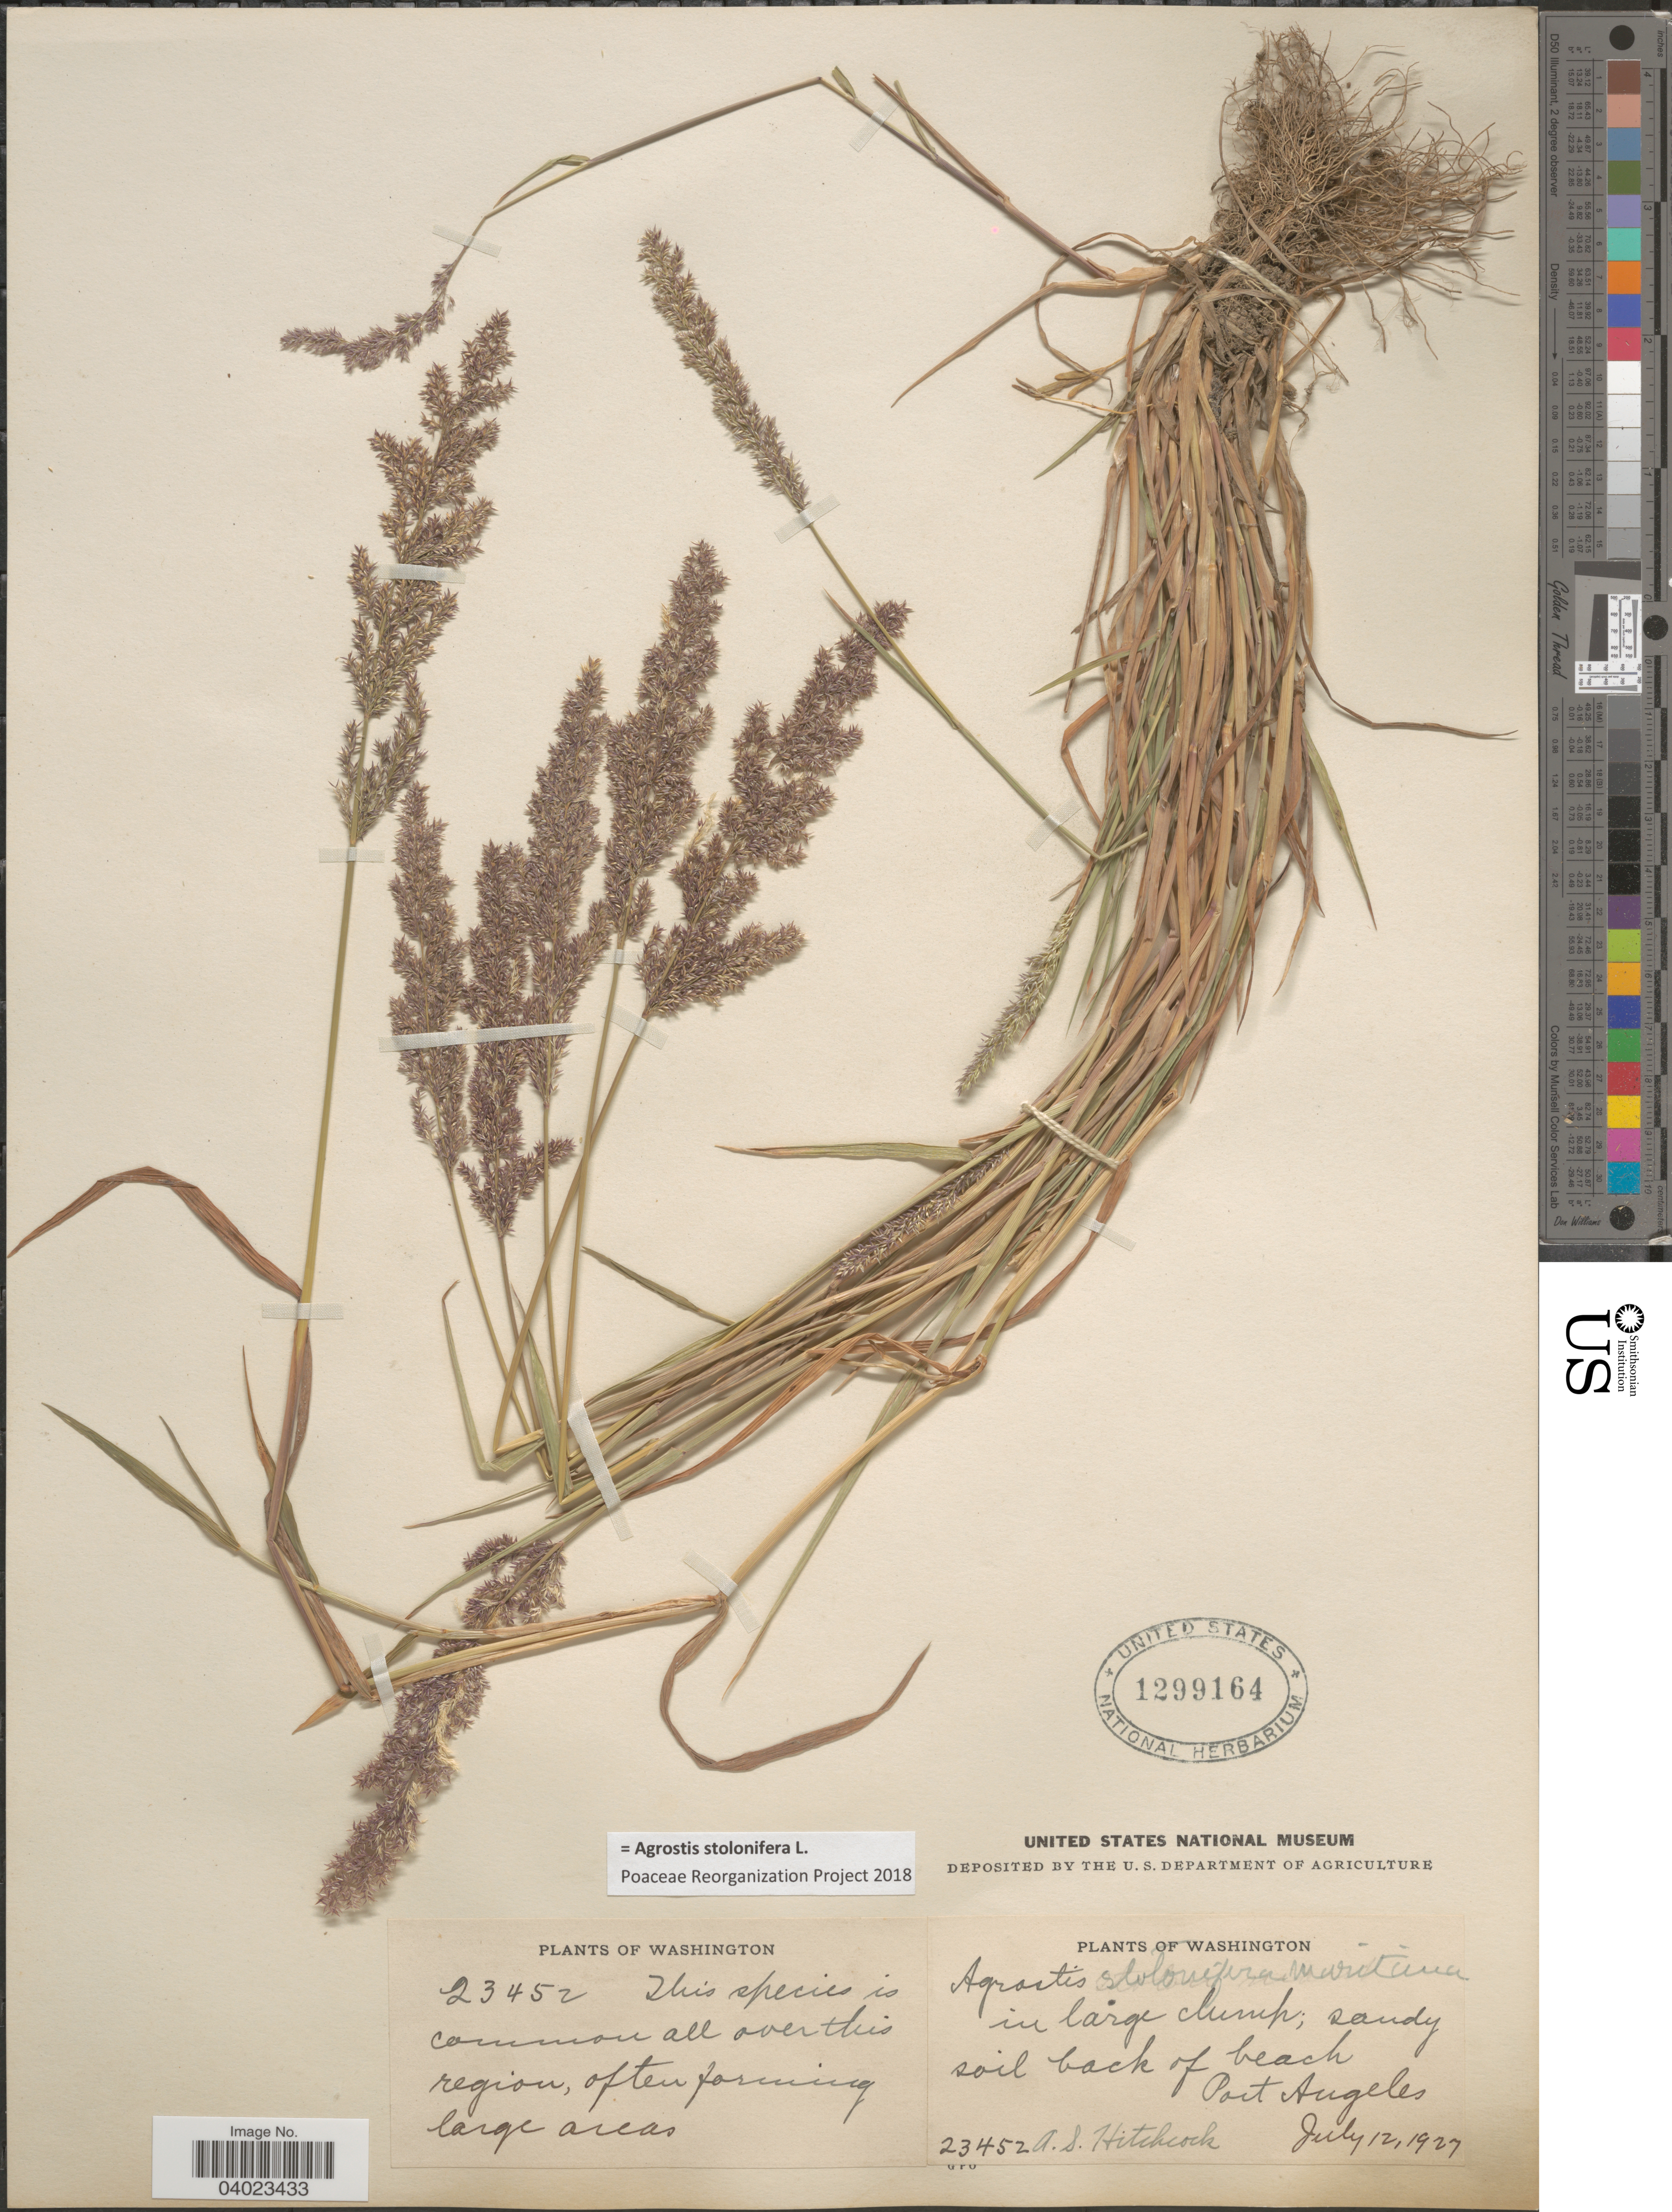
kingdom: Plantae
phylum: Tracheophyta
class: Liliopsida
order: Poales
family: Poaceae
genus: Agrostis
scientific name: Agrostis stolonifera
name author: L.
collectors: A. S. Hitchcock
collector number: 23452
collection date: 1927-07-12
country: United States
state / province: Washington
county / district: Clallam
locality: Back of beach. Port Angeles.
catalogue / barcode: US 1299164